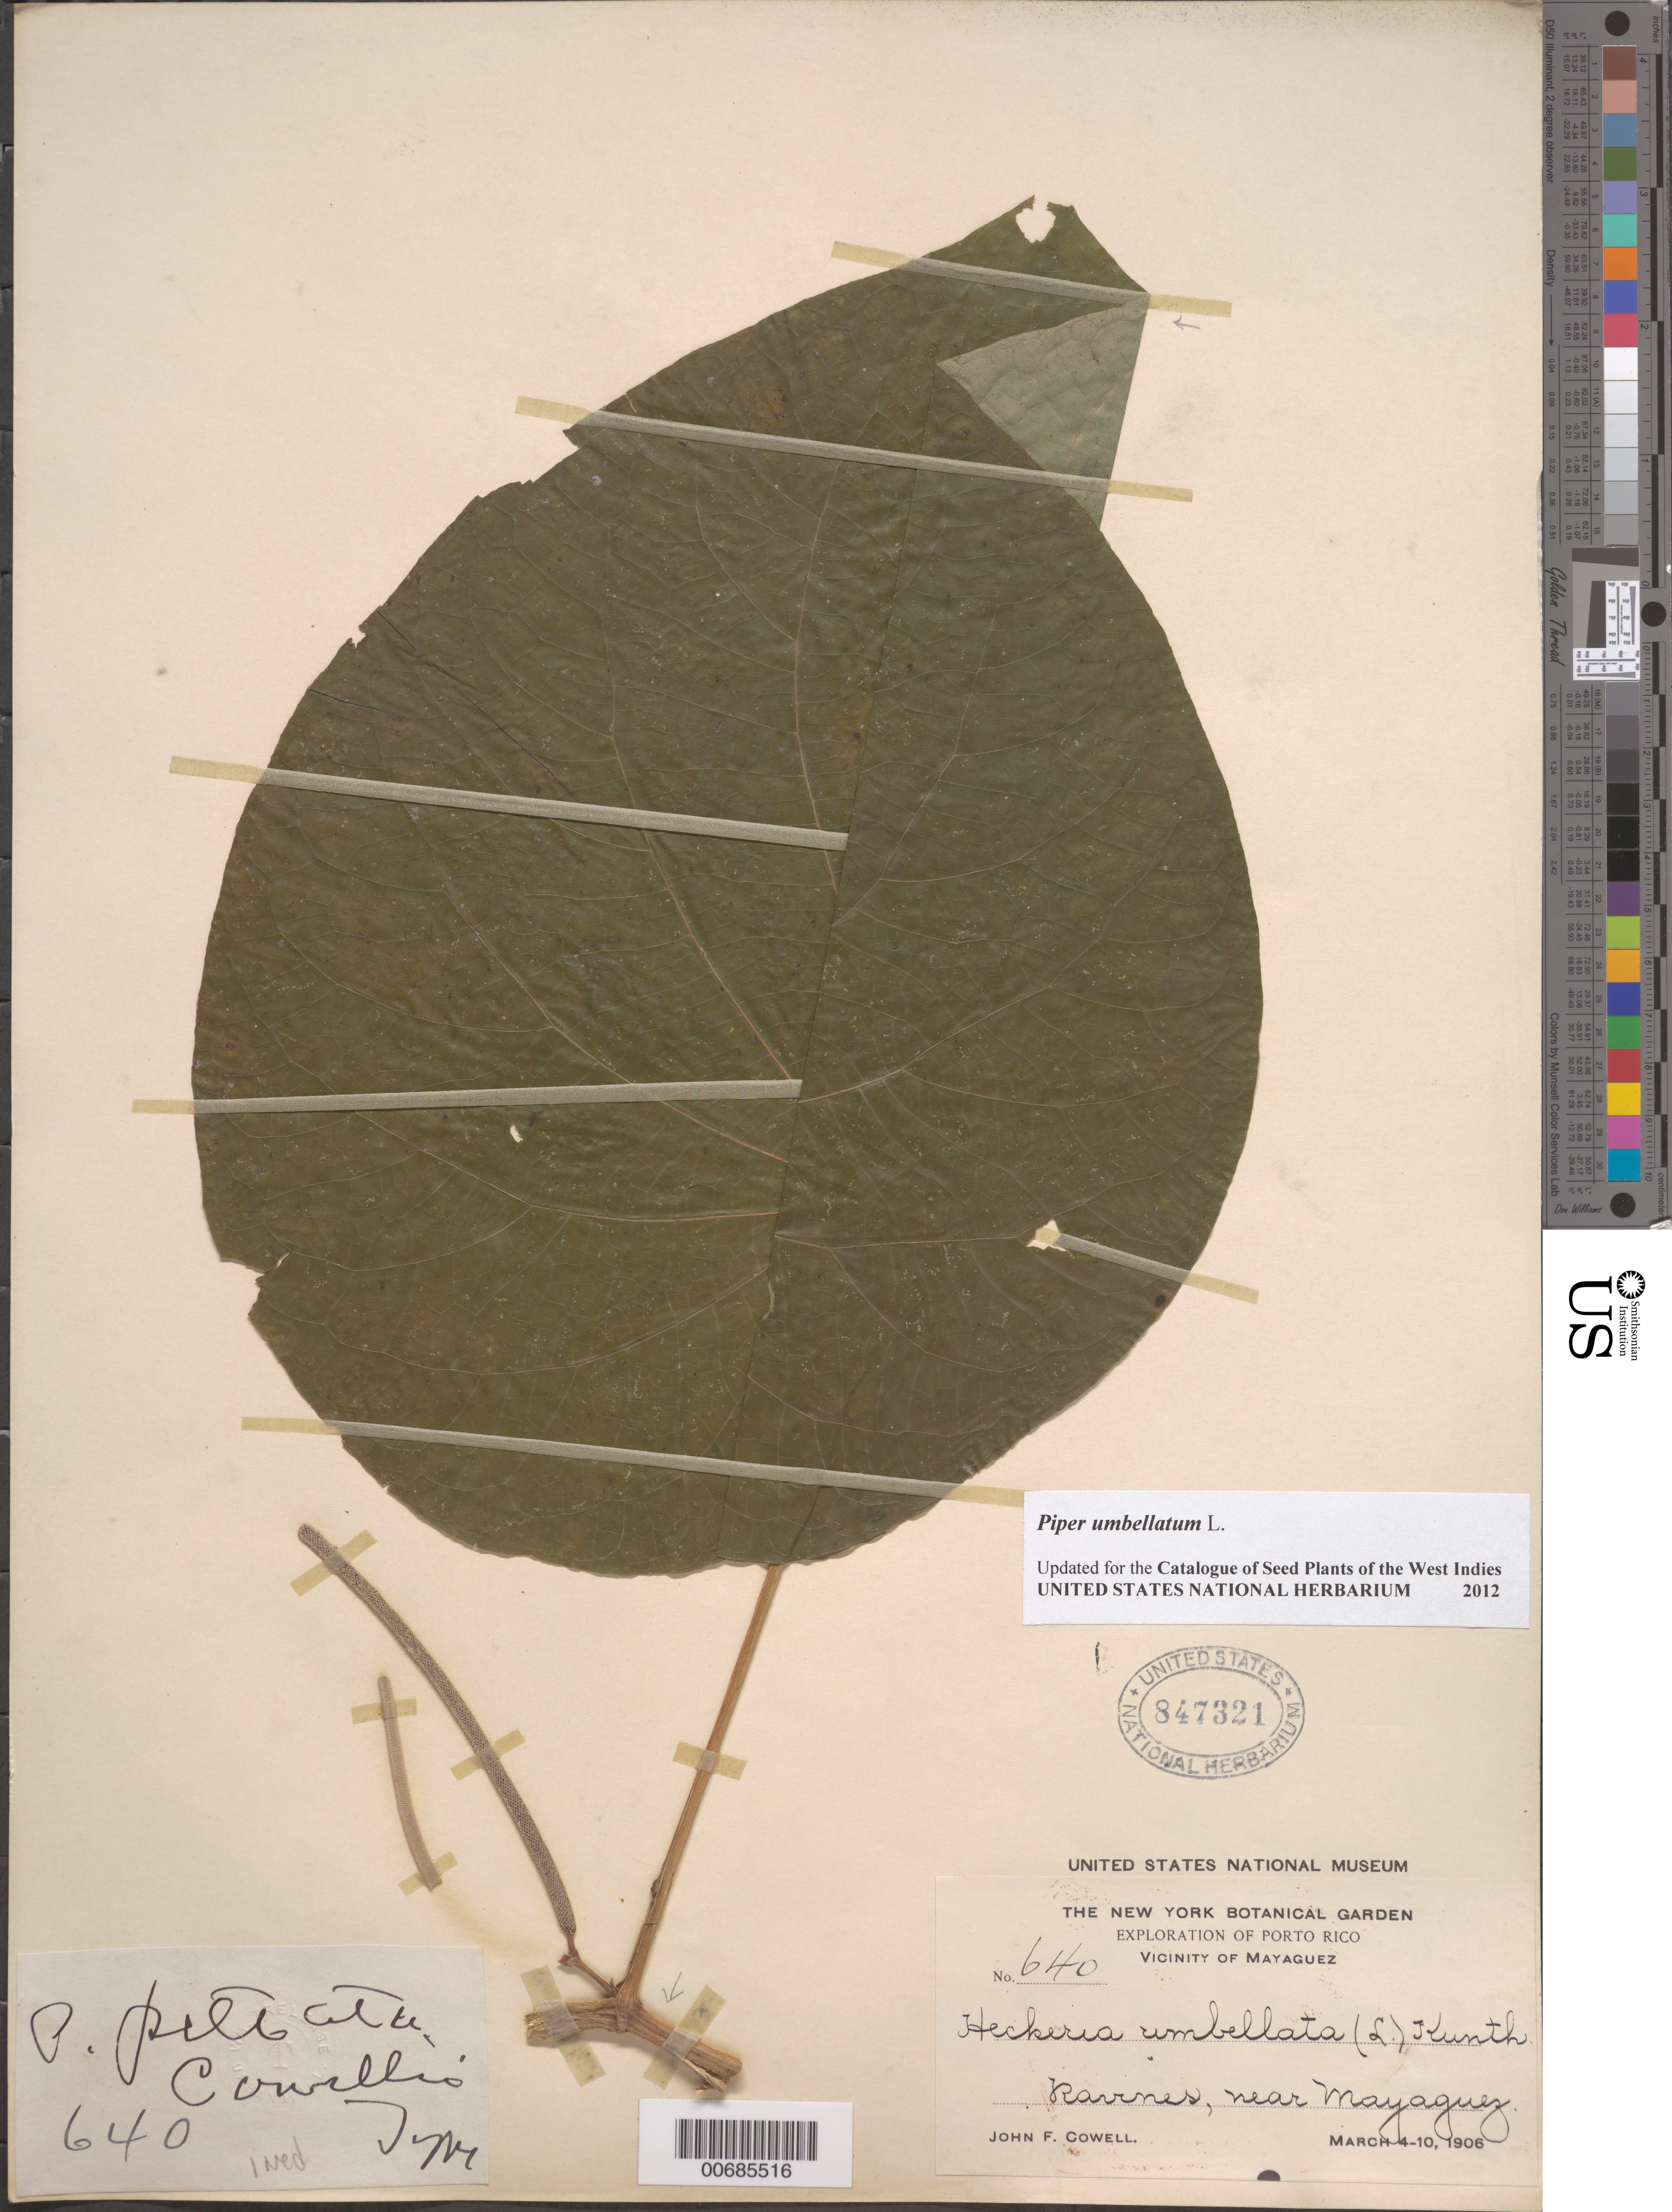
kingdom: Plantae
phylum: Tracheophyta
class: Magnoliopsida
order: Piperales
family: Piperaceae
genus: Piper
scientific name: Piper peltatum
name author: L.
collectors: J. F. Cowell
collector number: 640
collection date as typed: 04 Mar 1906 to 10 Mar 1906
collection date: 1906-03-04/1906-03-10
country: Puerto Rico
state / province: Mayaguez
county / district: Rarrnes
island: Greater Antilles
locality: Rarrnes, near Mayaguez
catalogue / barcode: US 847321-2